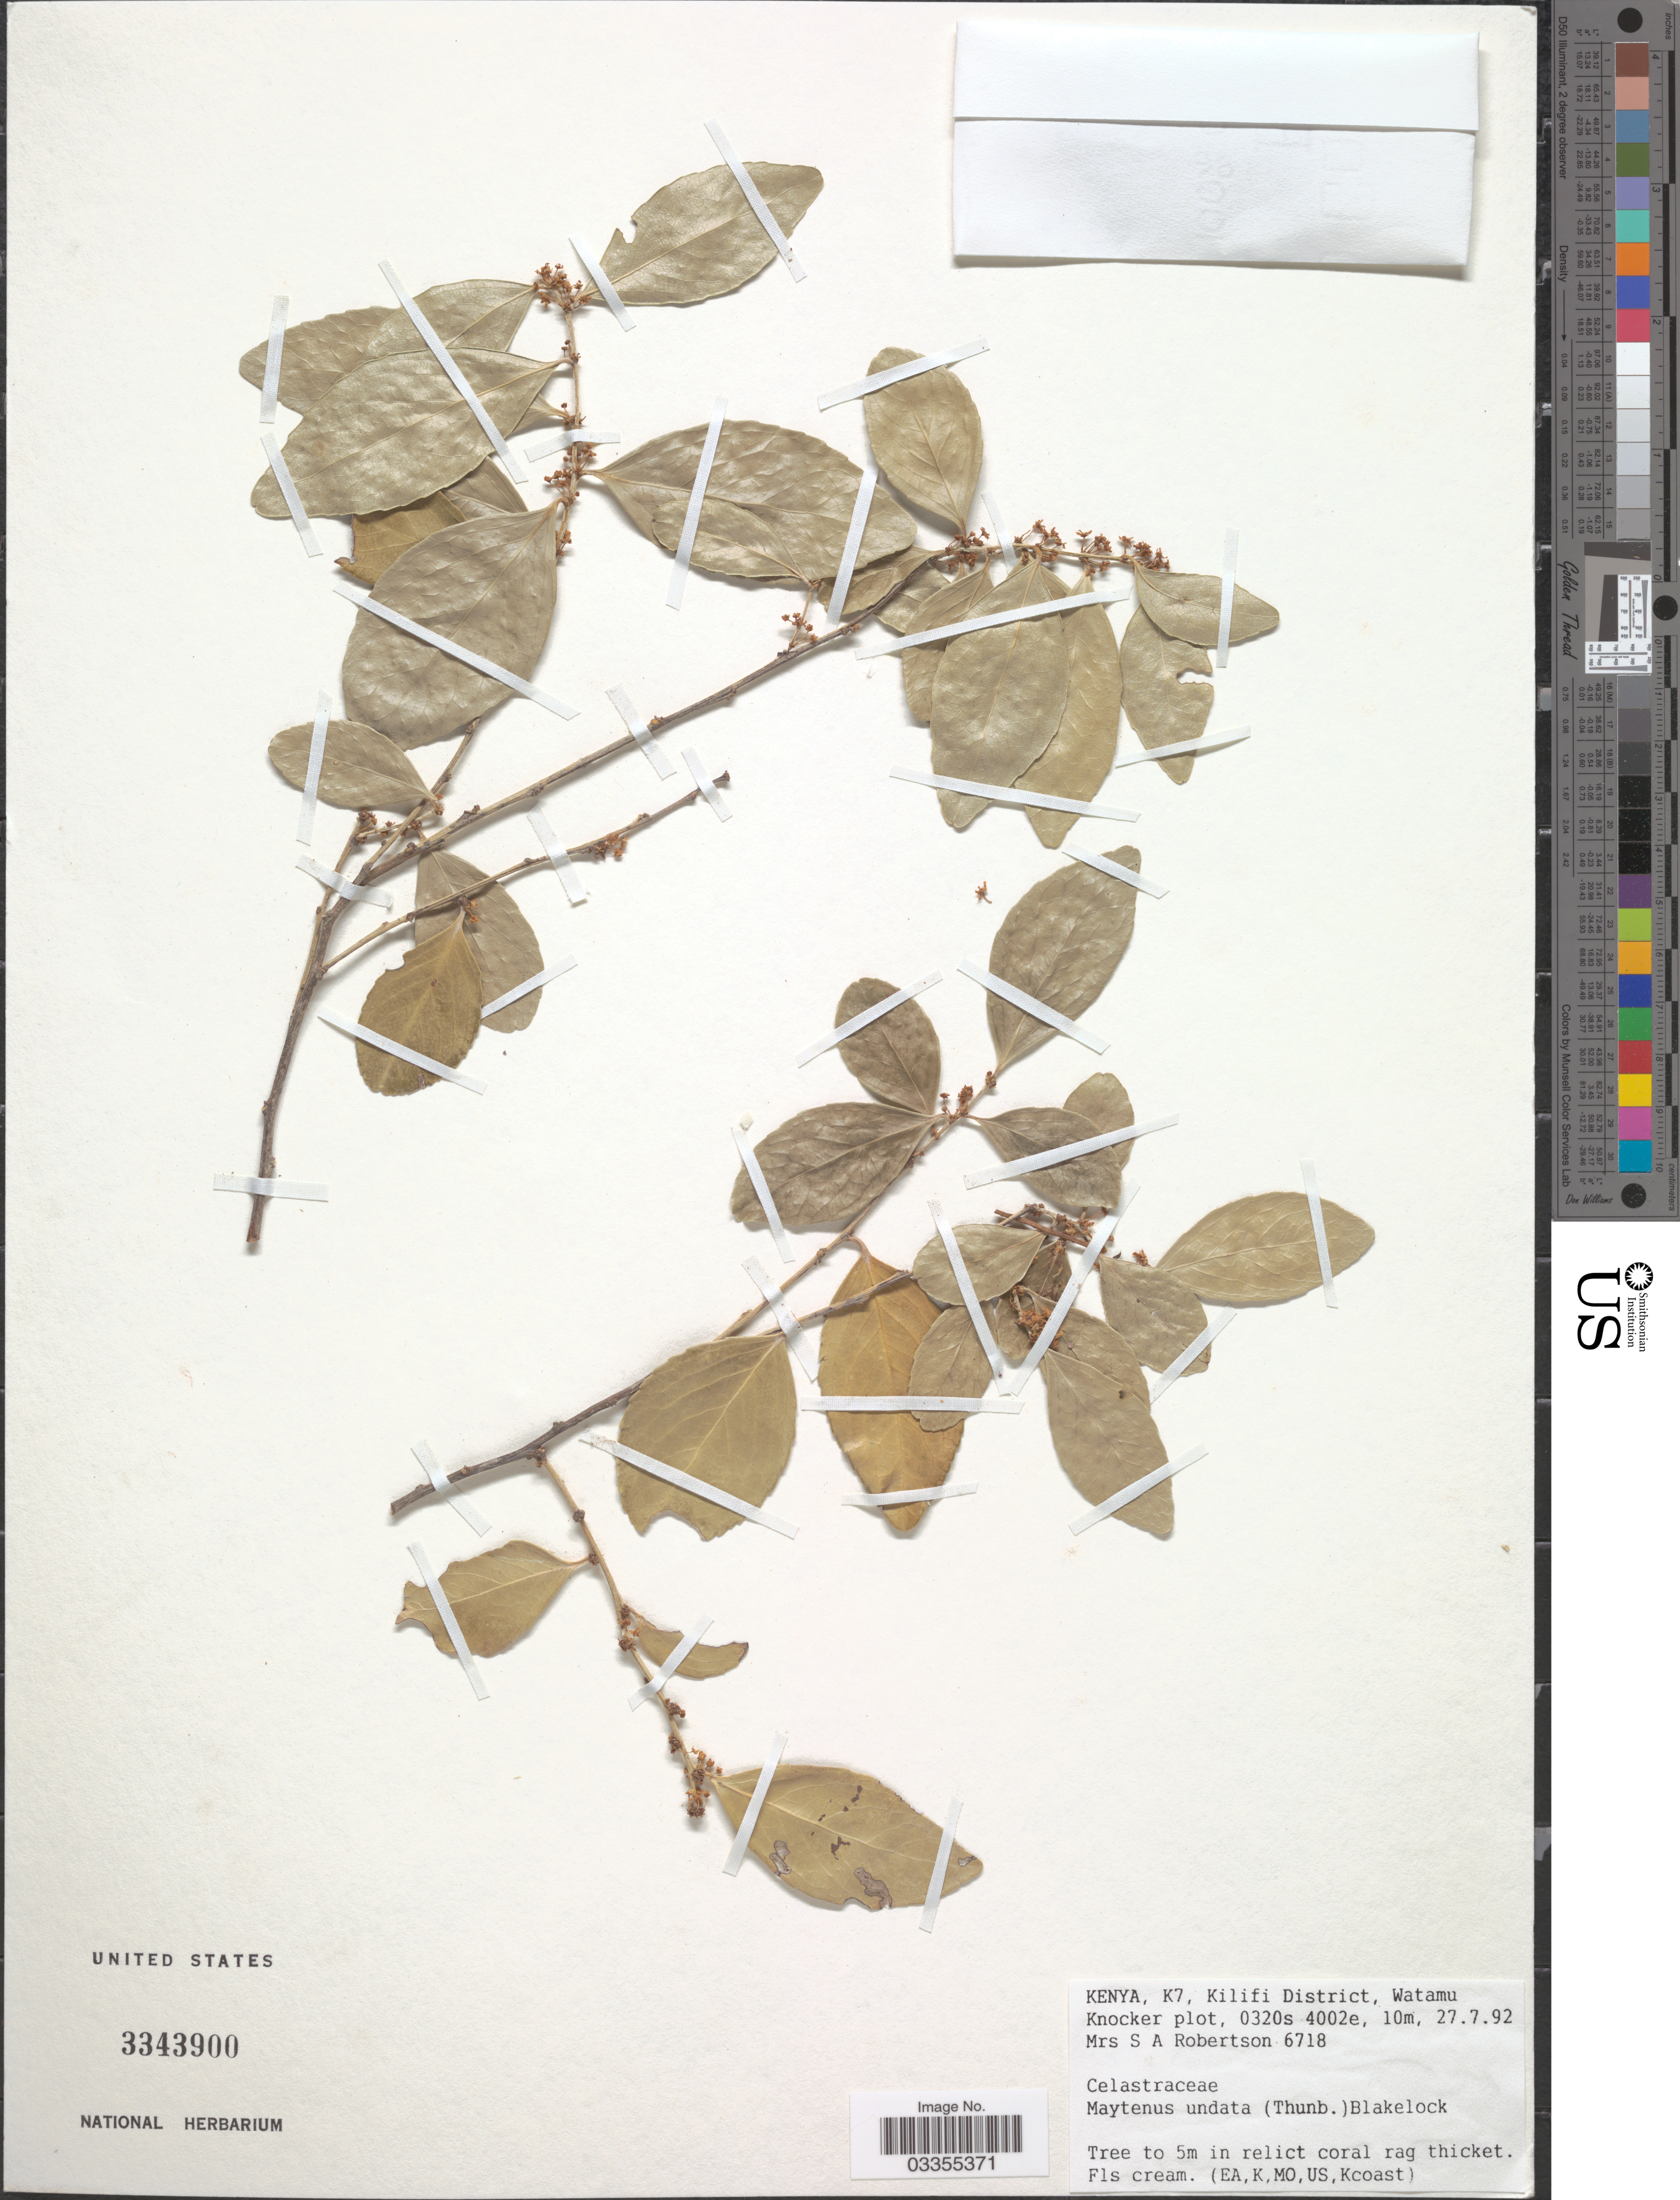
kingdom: Plantae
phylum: Tracheophyta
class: Magnoliopsida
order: Celastrales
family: Celastraceae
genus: Maytenus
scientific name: Maytenus undata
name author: (Thunb.) Blakelock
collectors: S. Robertson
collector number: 6718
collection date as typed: Transcribed d/m/y: 27/7/92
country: Kenya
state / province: Kilifi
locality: K7, Kilifi District, Watamu Knocker plot.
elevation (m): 10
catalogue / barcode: US 3343900